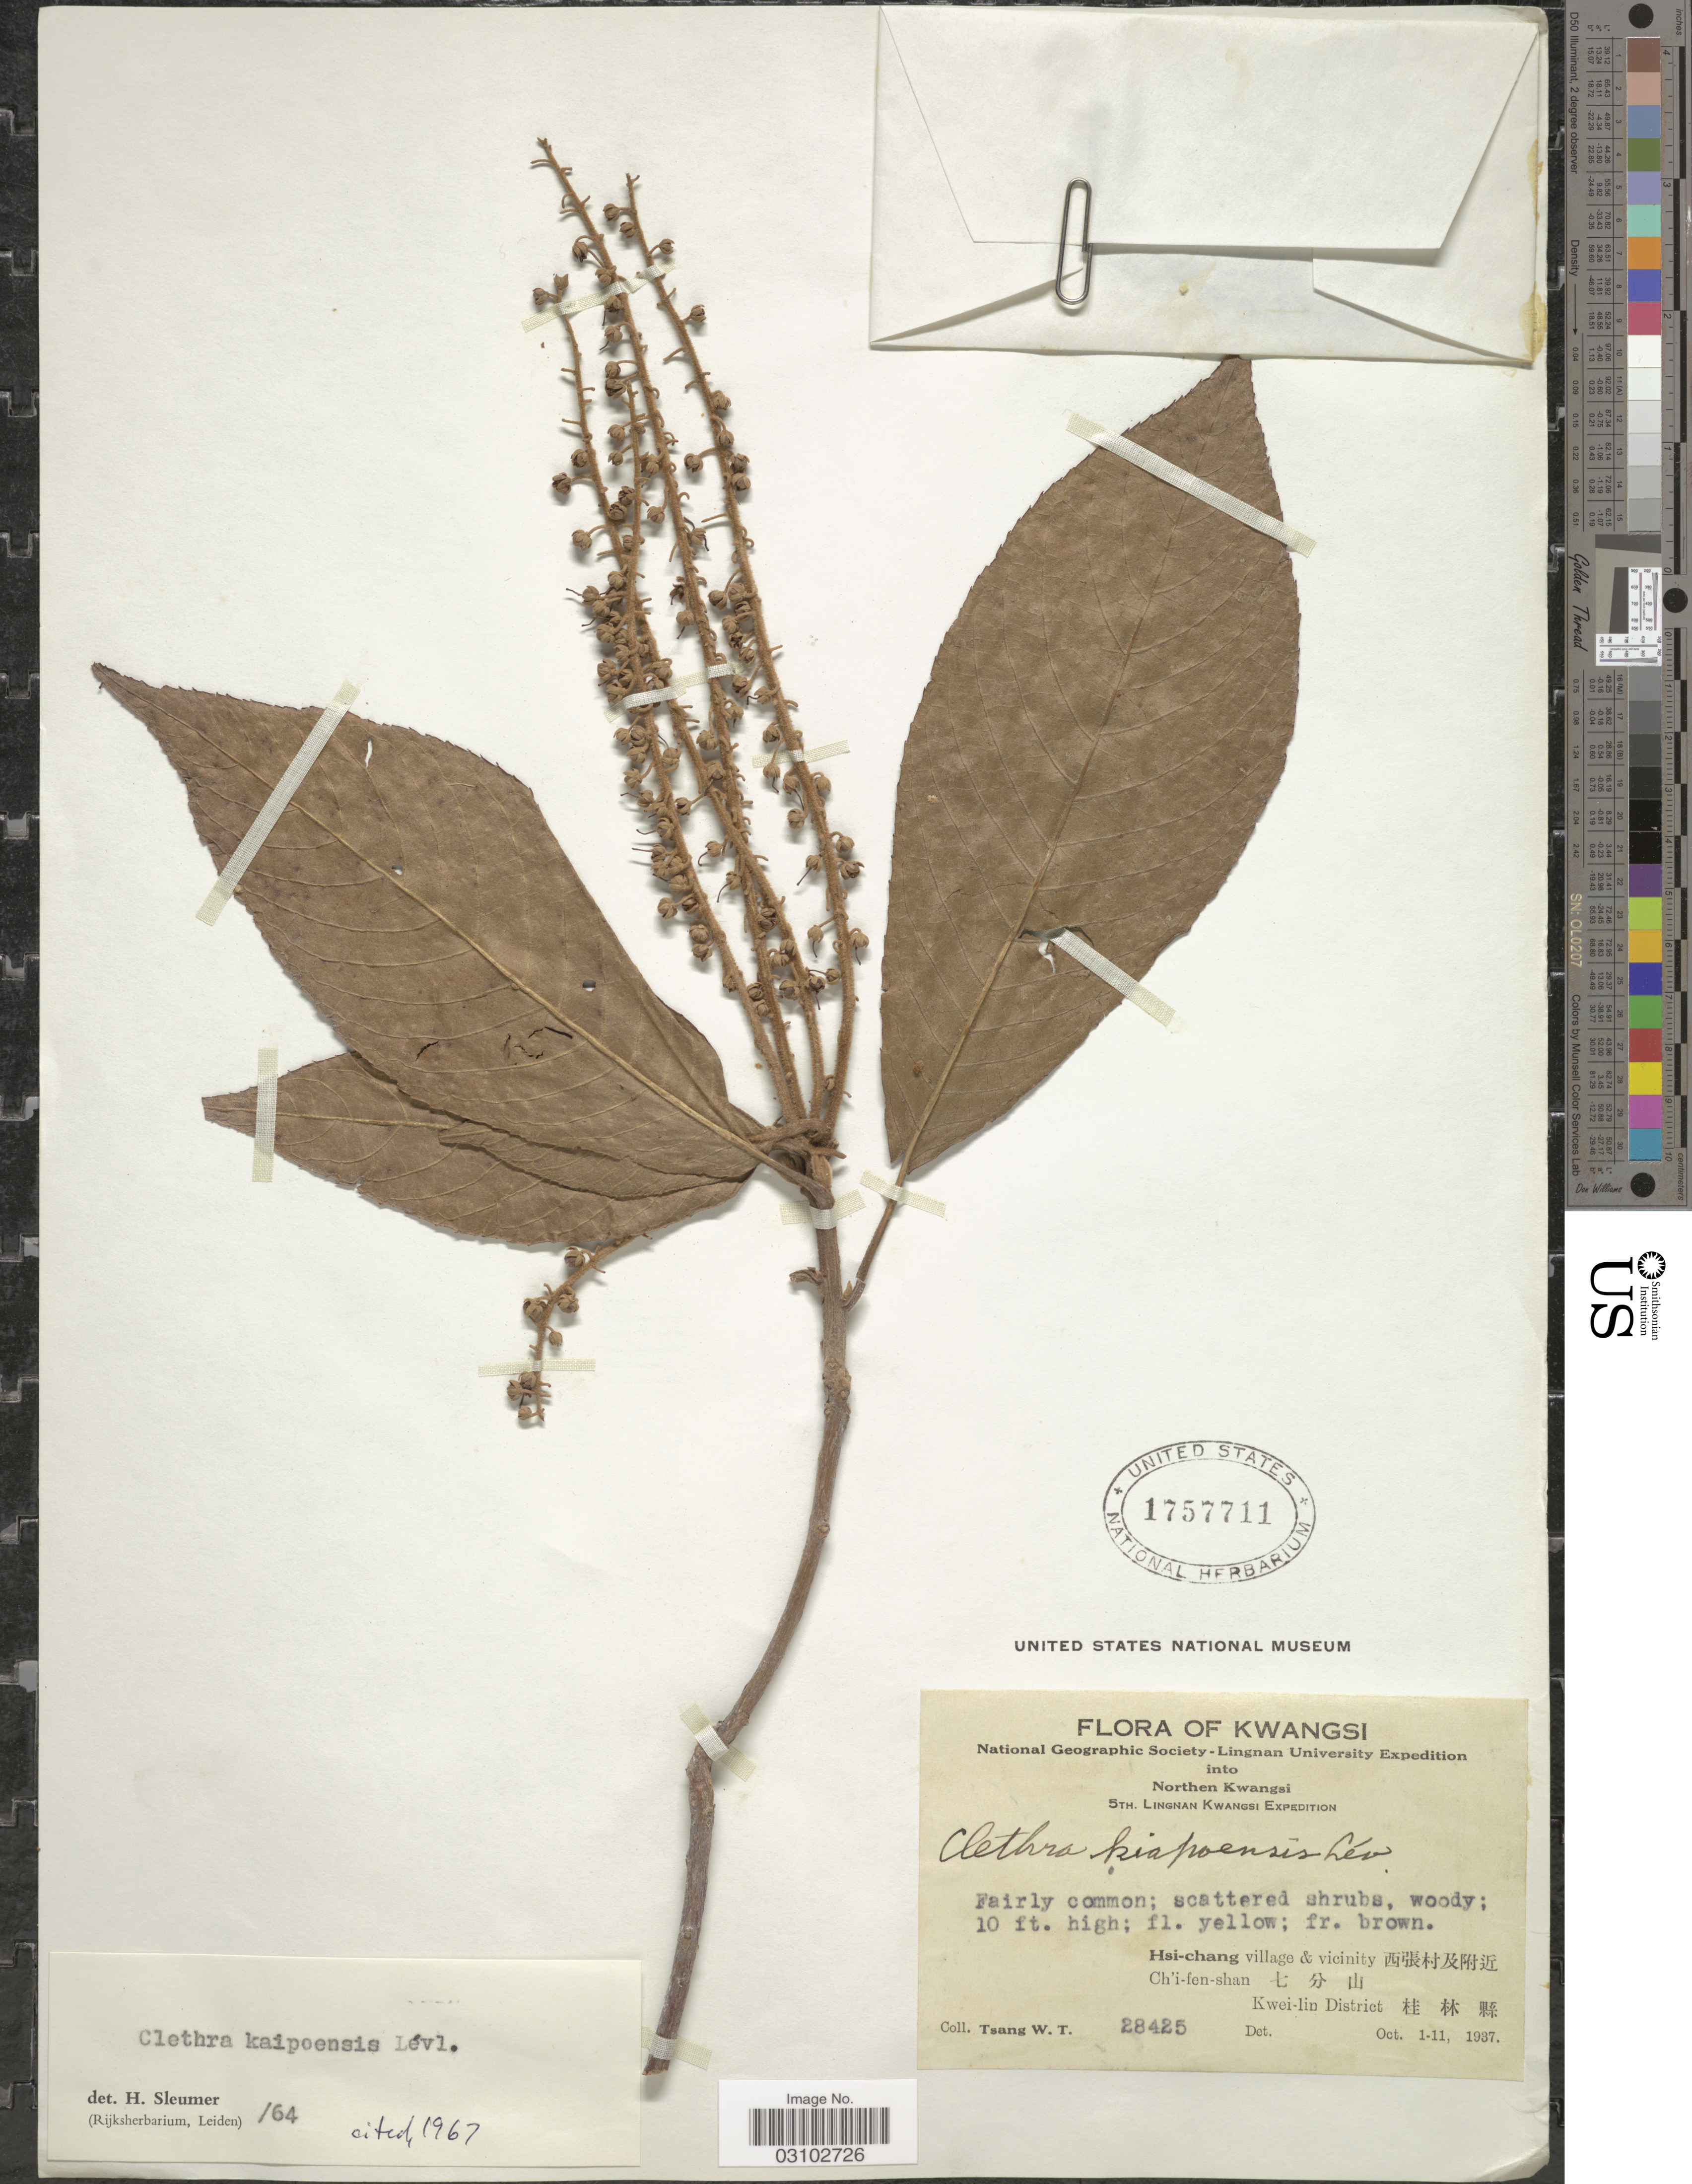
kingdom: Plantae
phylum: Tracheophyta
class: Magnoliopsida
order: Ericales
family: Clethraceae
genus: Clethra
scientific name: Clethra kaipoensis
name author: H. Lév.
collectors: W. T. Tsang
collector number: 28425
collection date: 1937-10-01/1937-10-11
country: China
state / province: Guangxi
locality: Kwangsi. Northern Kwangsi. Hsi-chang village & vicinity. Ch'i-fen-shan, Kwei-lin District.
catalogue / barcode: US 1757711